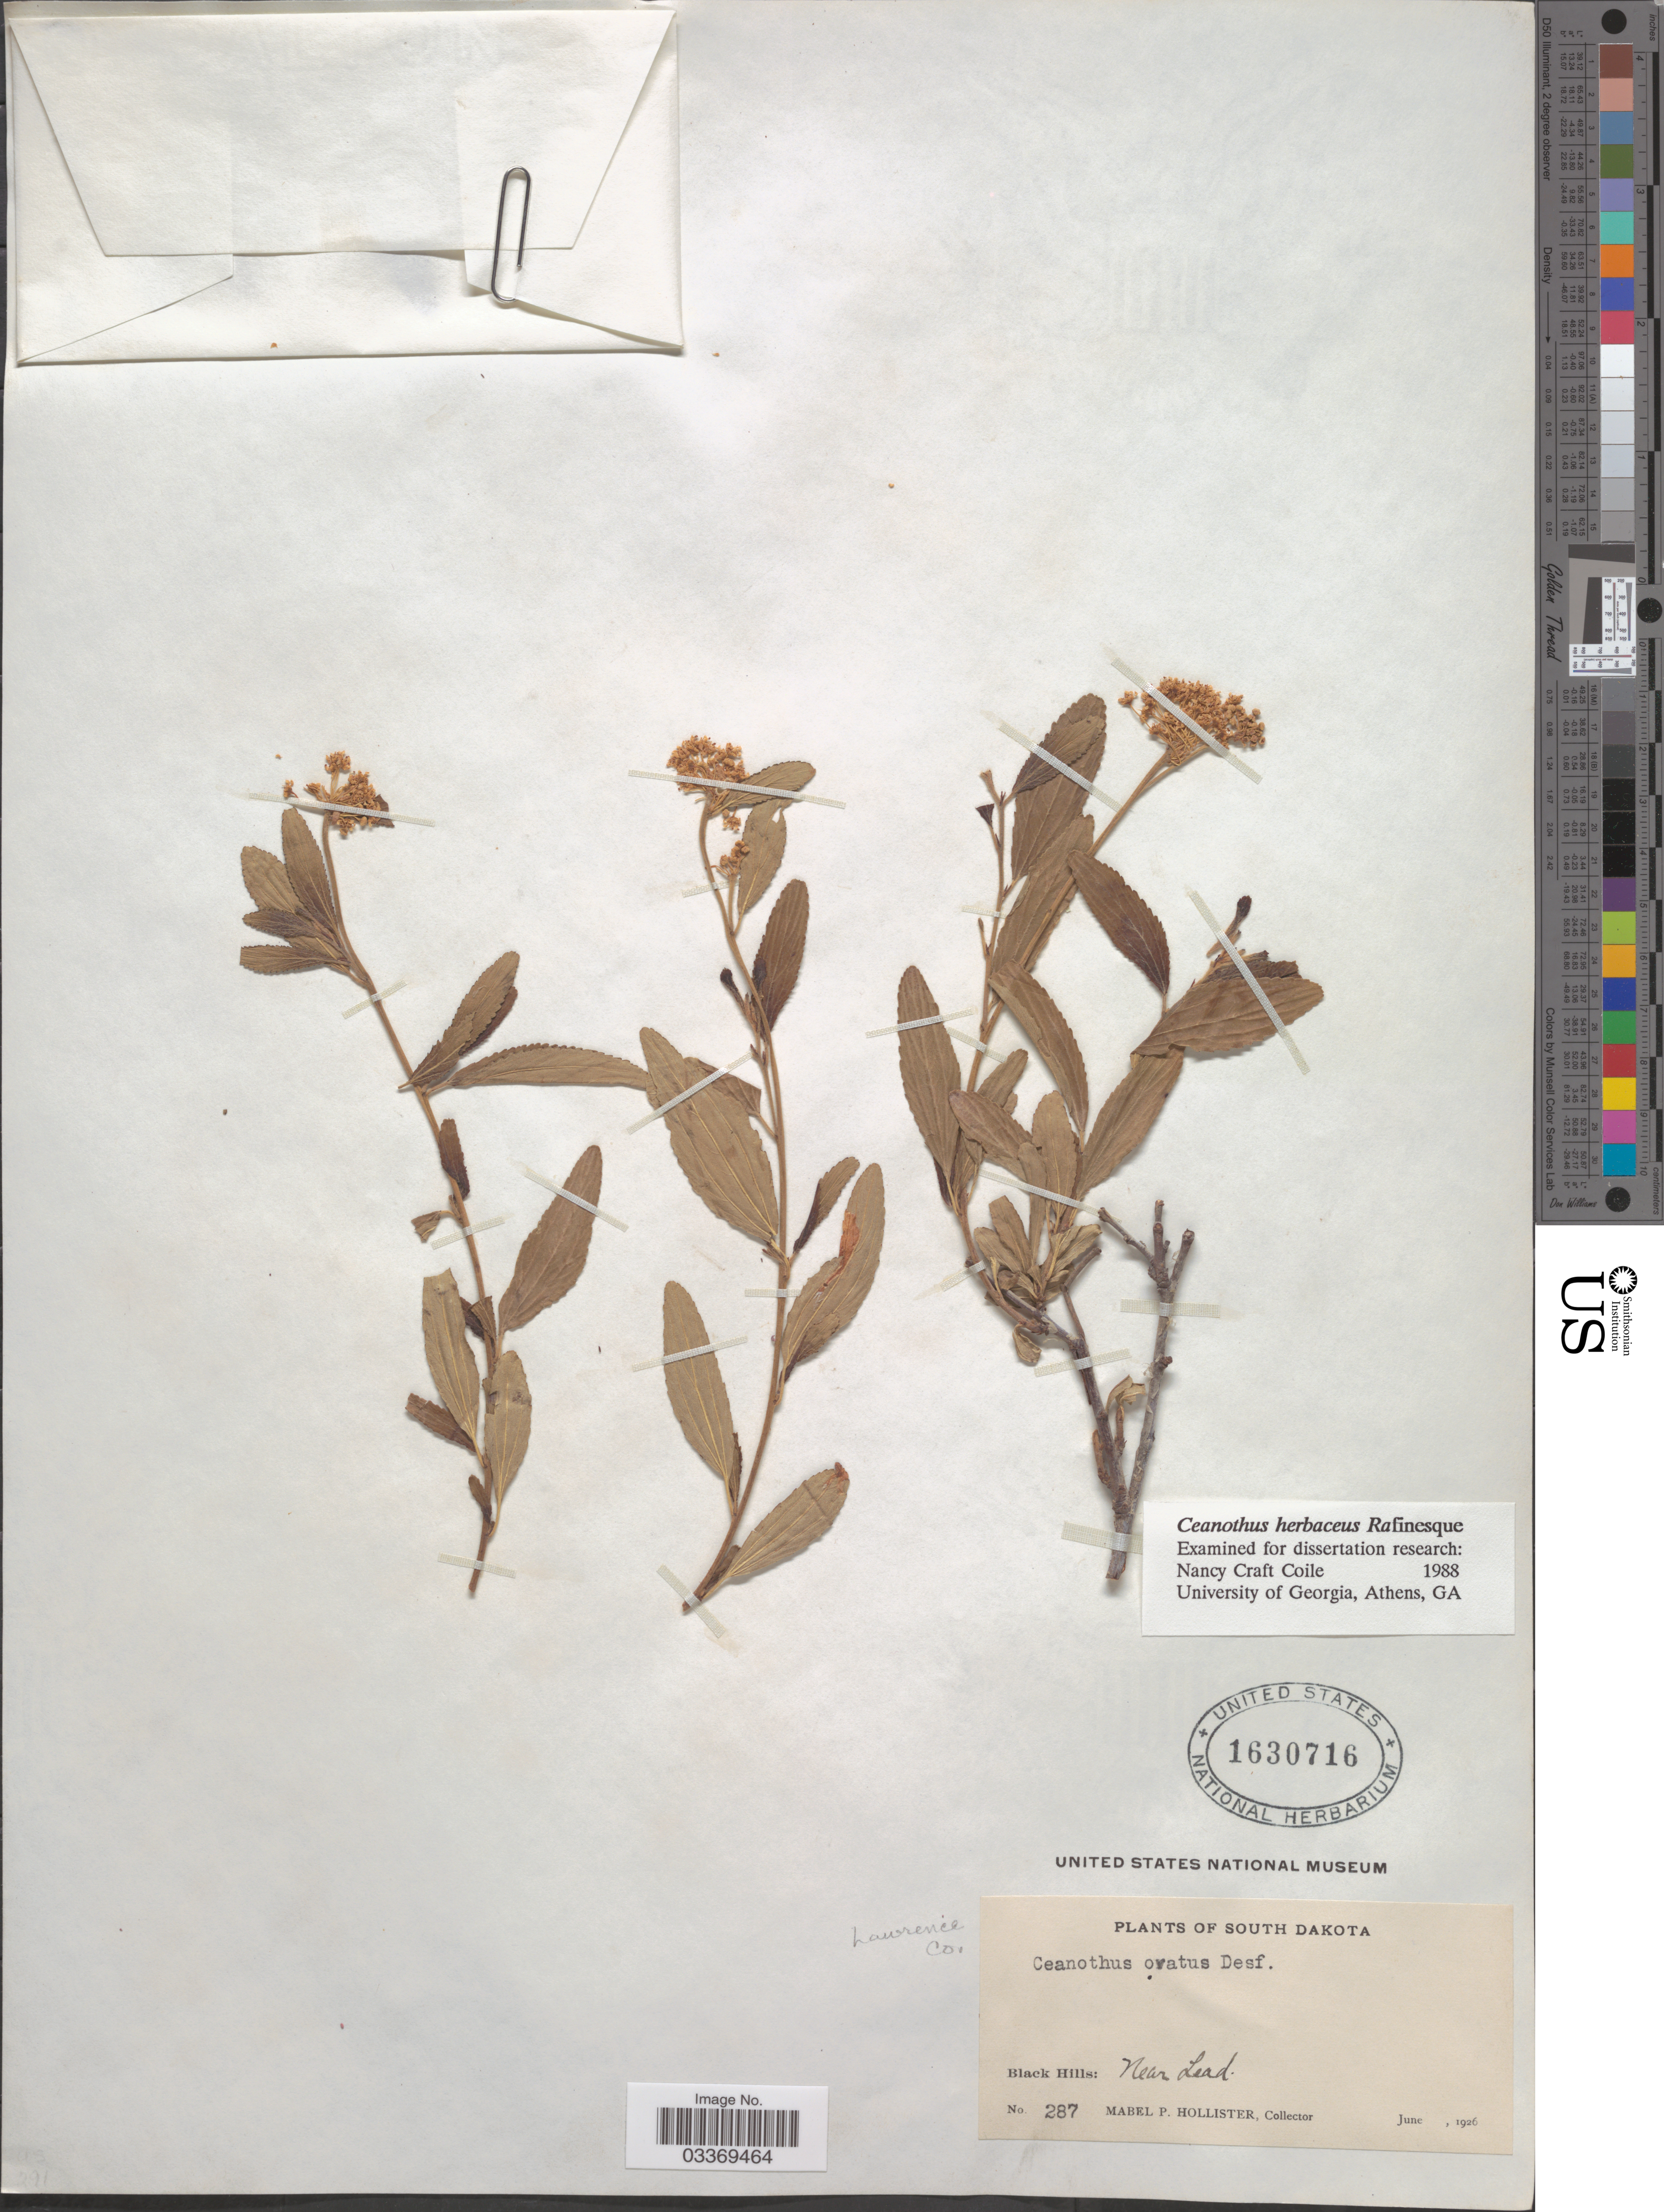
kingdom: Plantae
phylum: Tracheophyta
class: Magnoliopsida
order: Rosales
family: Rhamnaceae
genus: Ceanothus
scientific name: Ceanothus ovatus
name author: Desf.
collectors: M. Hollister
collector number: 287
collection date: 1926-06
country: United States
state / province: South Dakota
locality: Black Hills: Near Lead. Lawrence Co.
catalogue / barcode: US 1630716